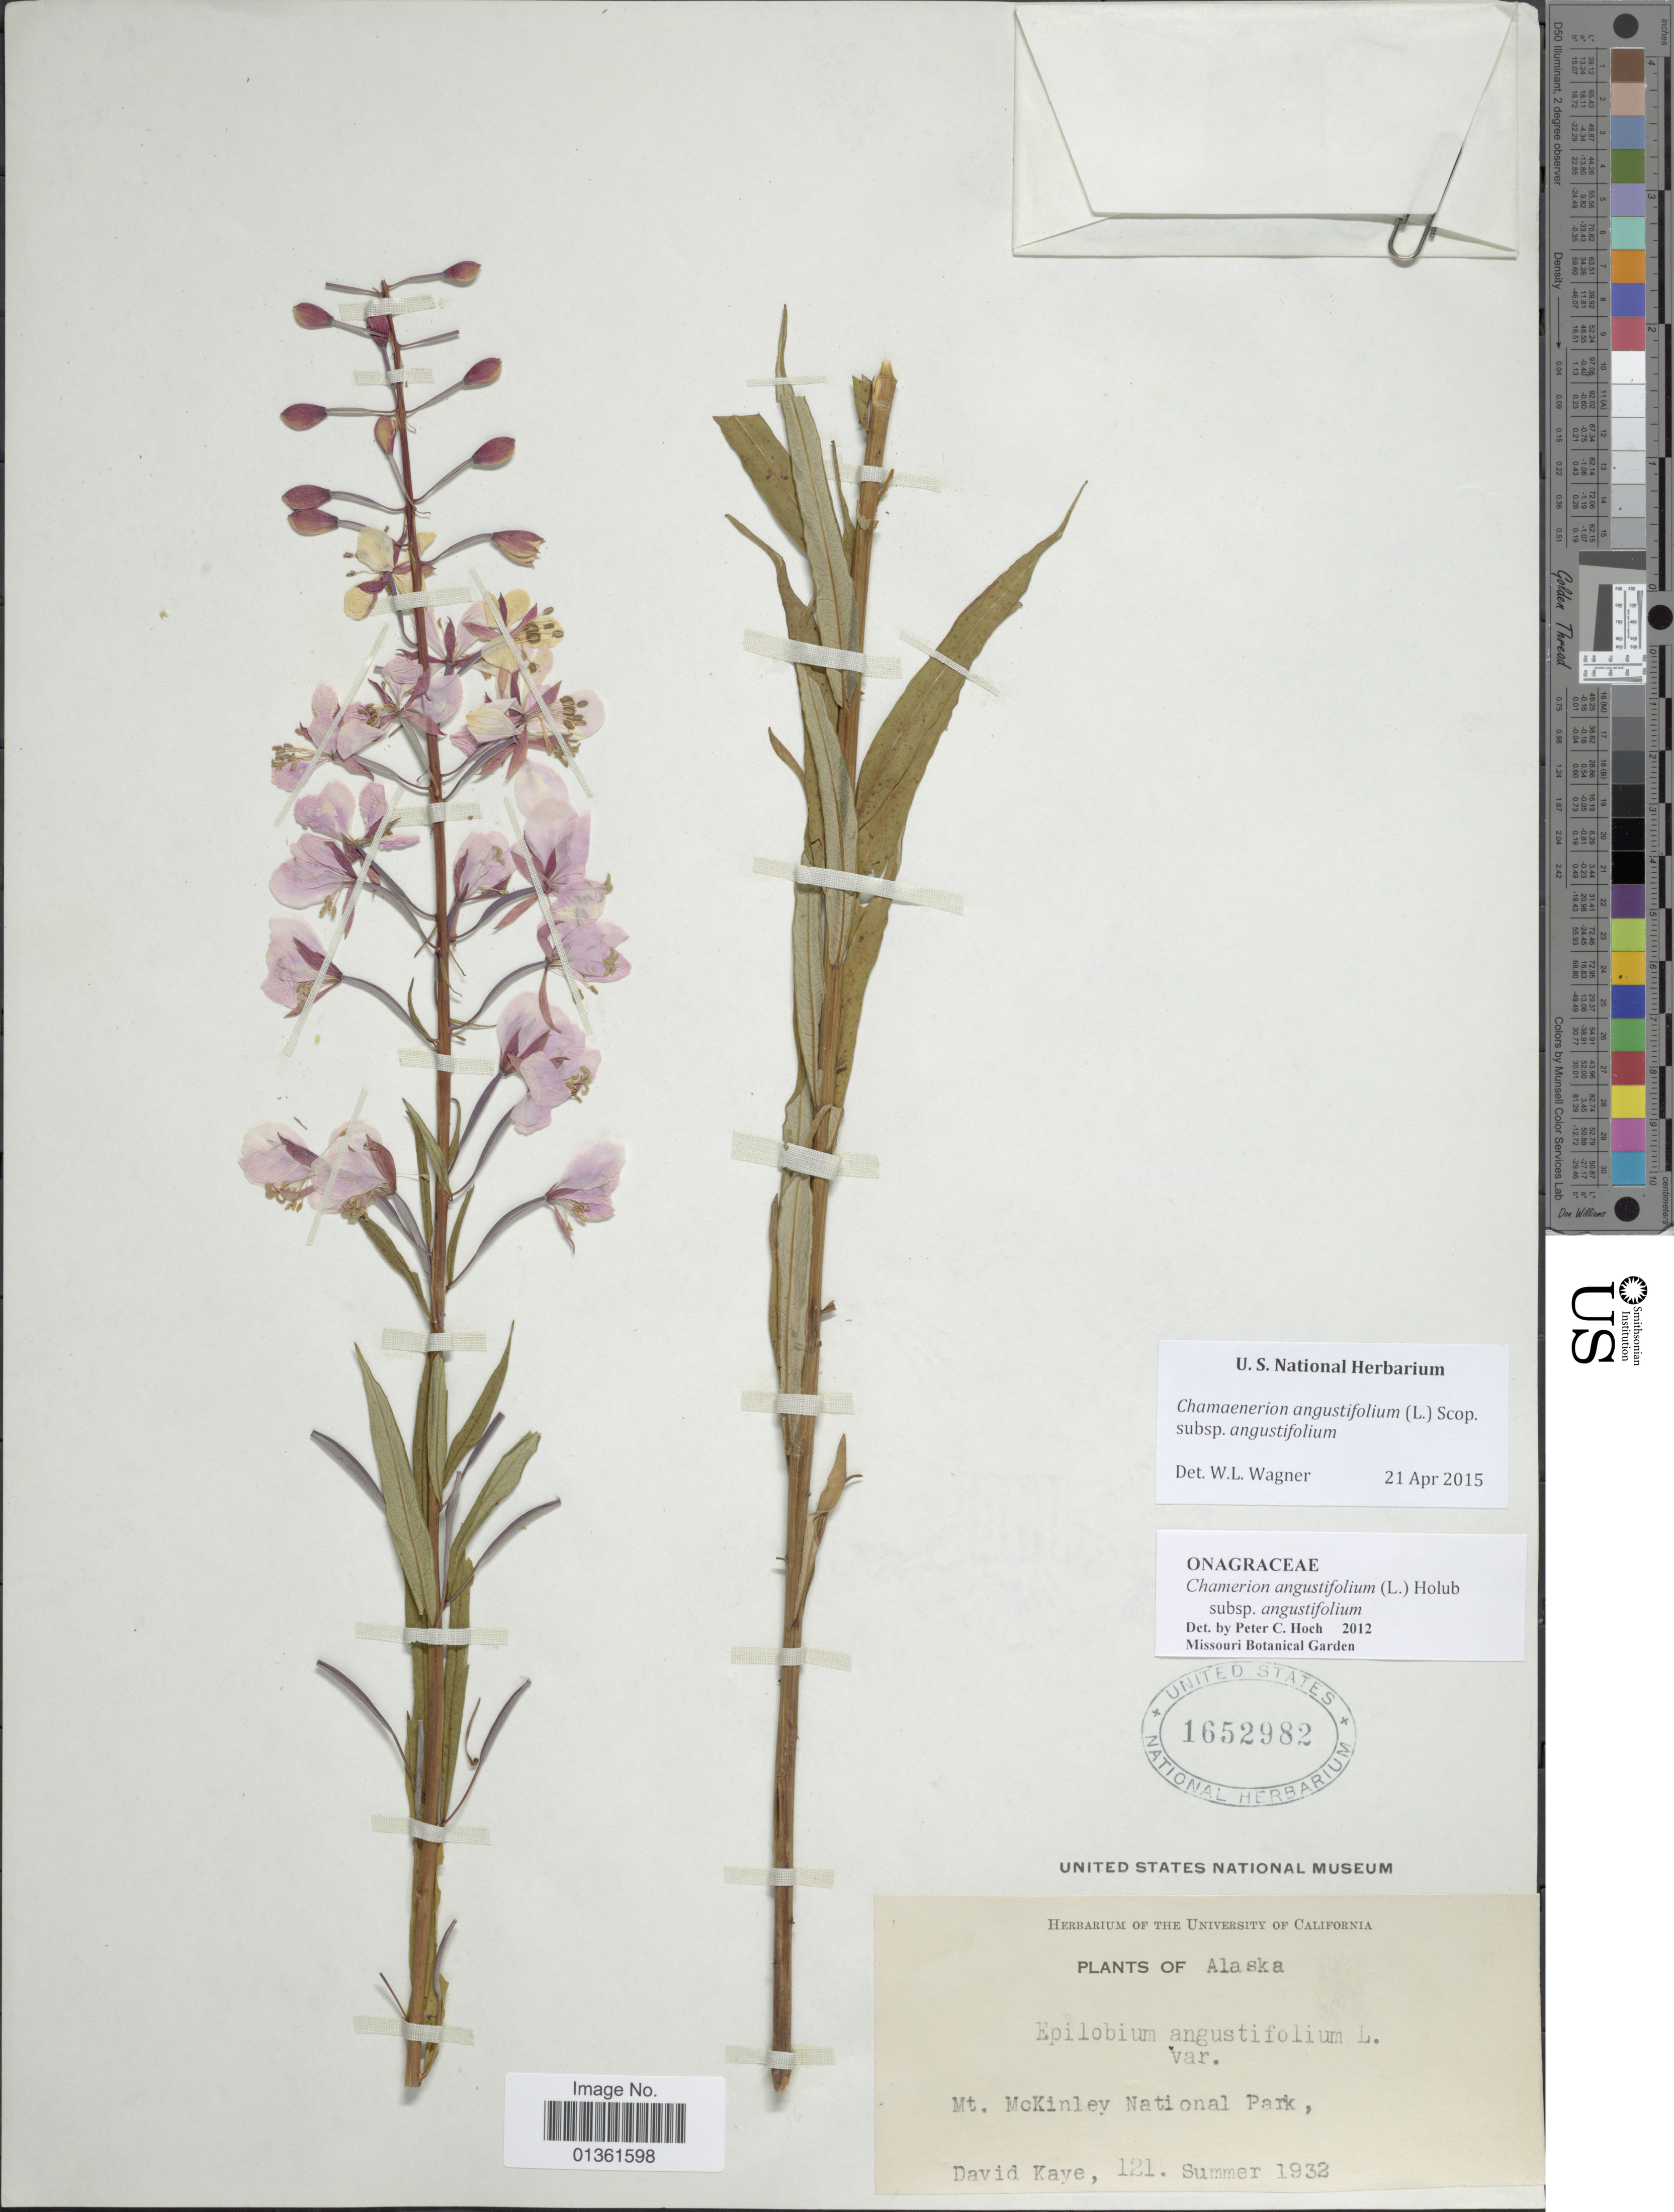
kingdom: Plantae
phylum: Tracheophyta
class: Magnoliopsida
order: Myrtales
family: Onagraceae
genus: Chamaenerion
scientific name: Chamaenerion angustifolium subsp. angustifolium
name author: (L.) Scop.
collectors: D. Kaye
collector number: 121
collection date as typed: Summer 1932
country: United States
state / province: Alaska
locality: Mt. McKinley National Park.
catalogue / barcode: US 1652982